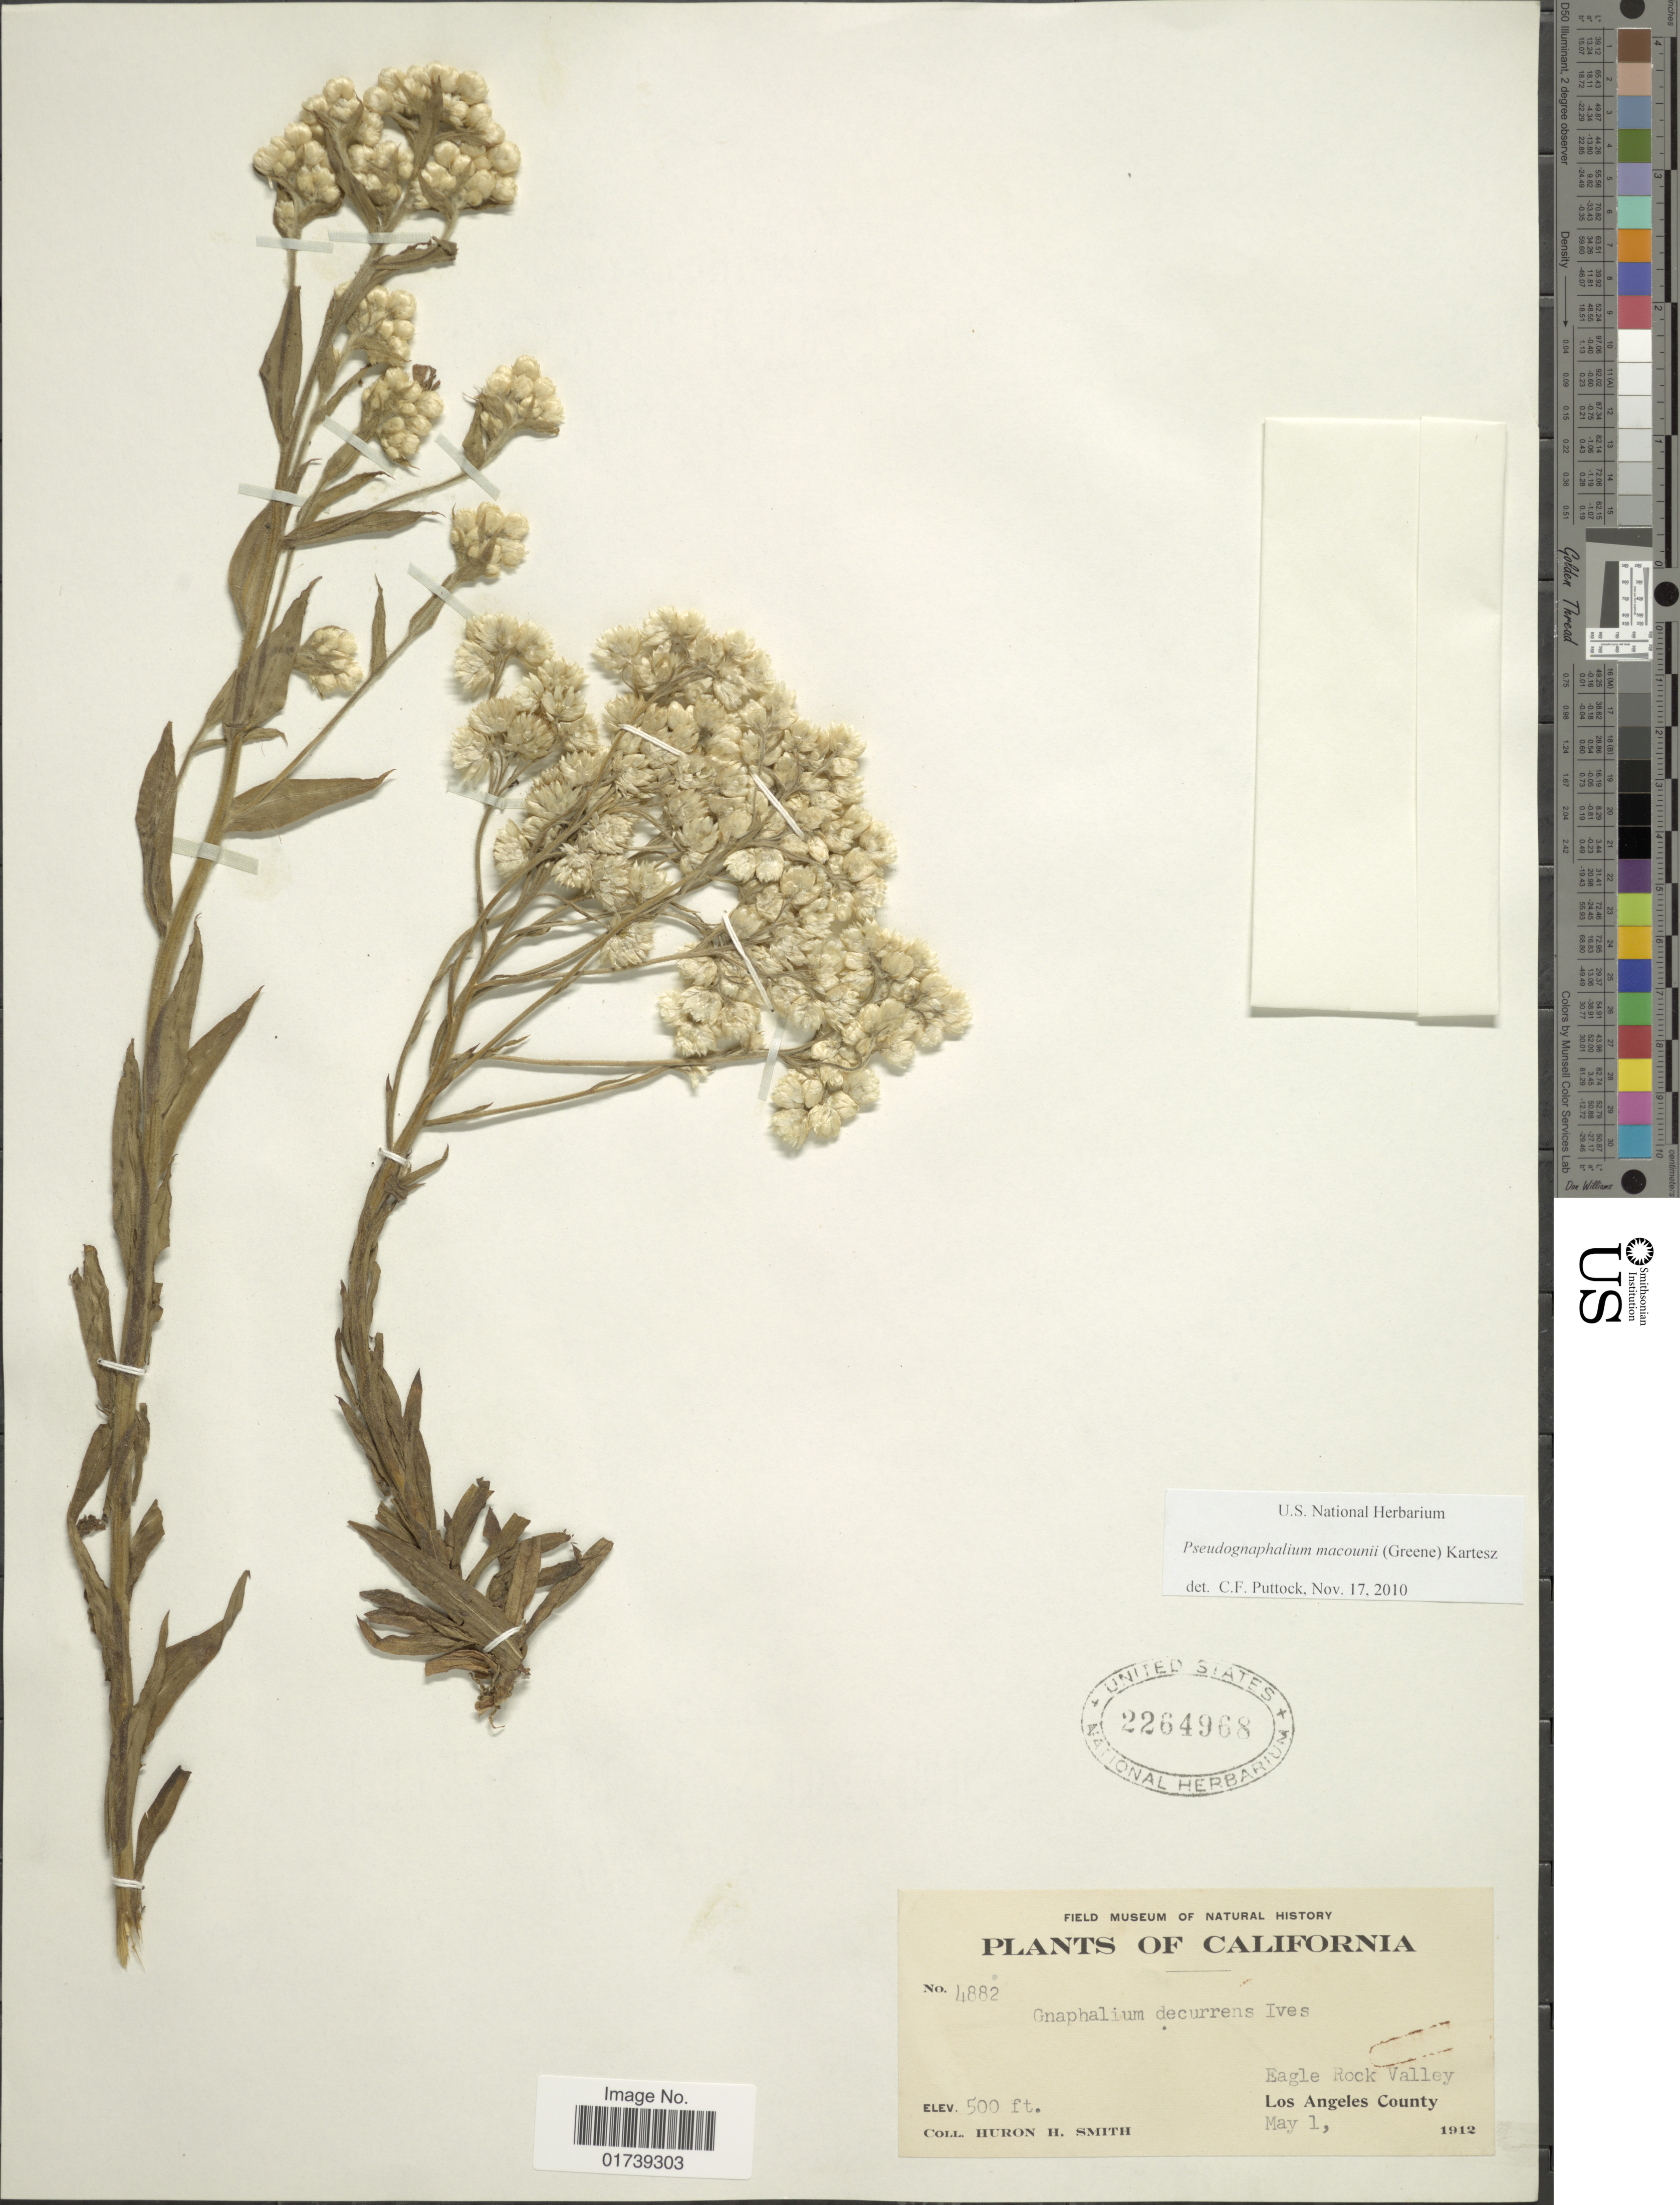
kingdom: Plantae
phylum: Tracheophyta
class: Magnoliopsida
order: Asterales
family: Asteraceae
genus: Pseudognaphalium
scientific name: Pseudognaphalium macounii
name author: (Greene) Kartesz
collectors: Huron H. Smith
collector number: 4882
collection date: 1912-05-01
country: United States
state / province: California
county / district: Los Angeles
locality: Eagle Rock Valley, Los Angeles County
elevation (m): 152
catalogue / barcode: US 2264968